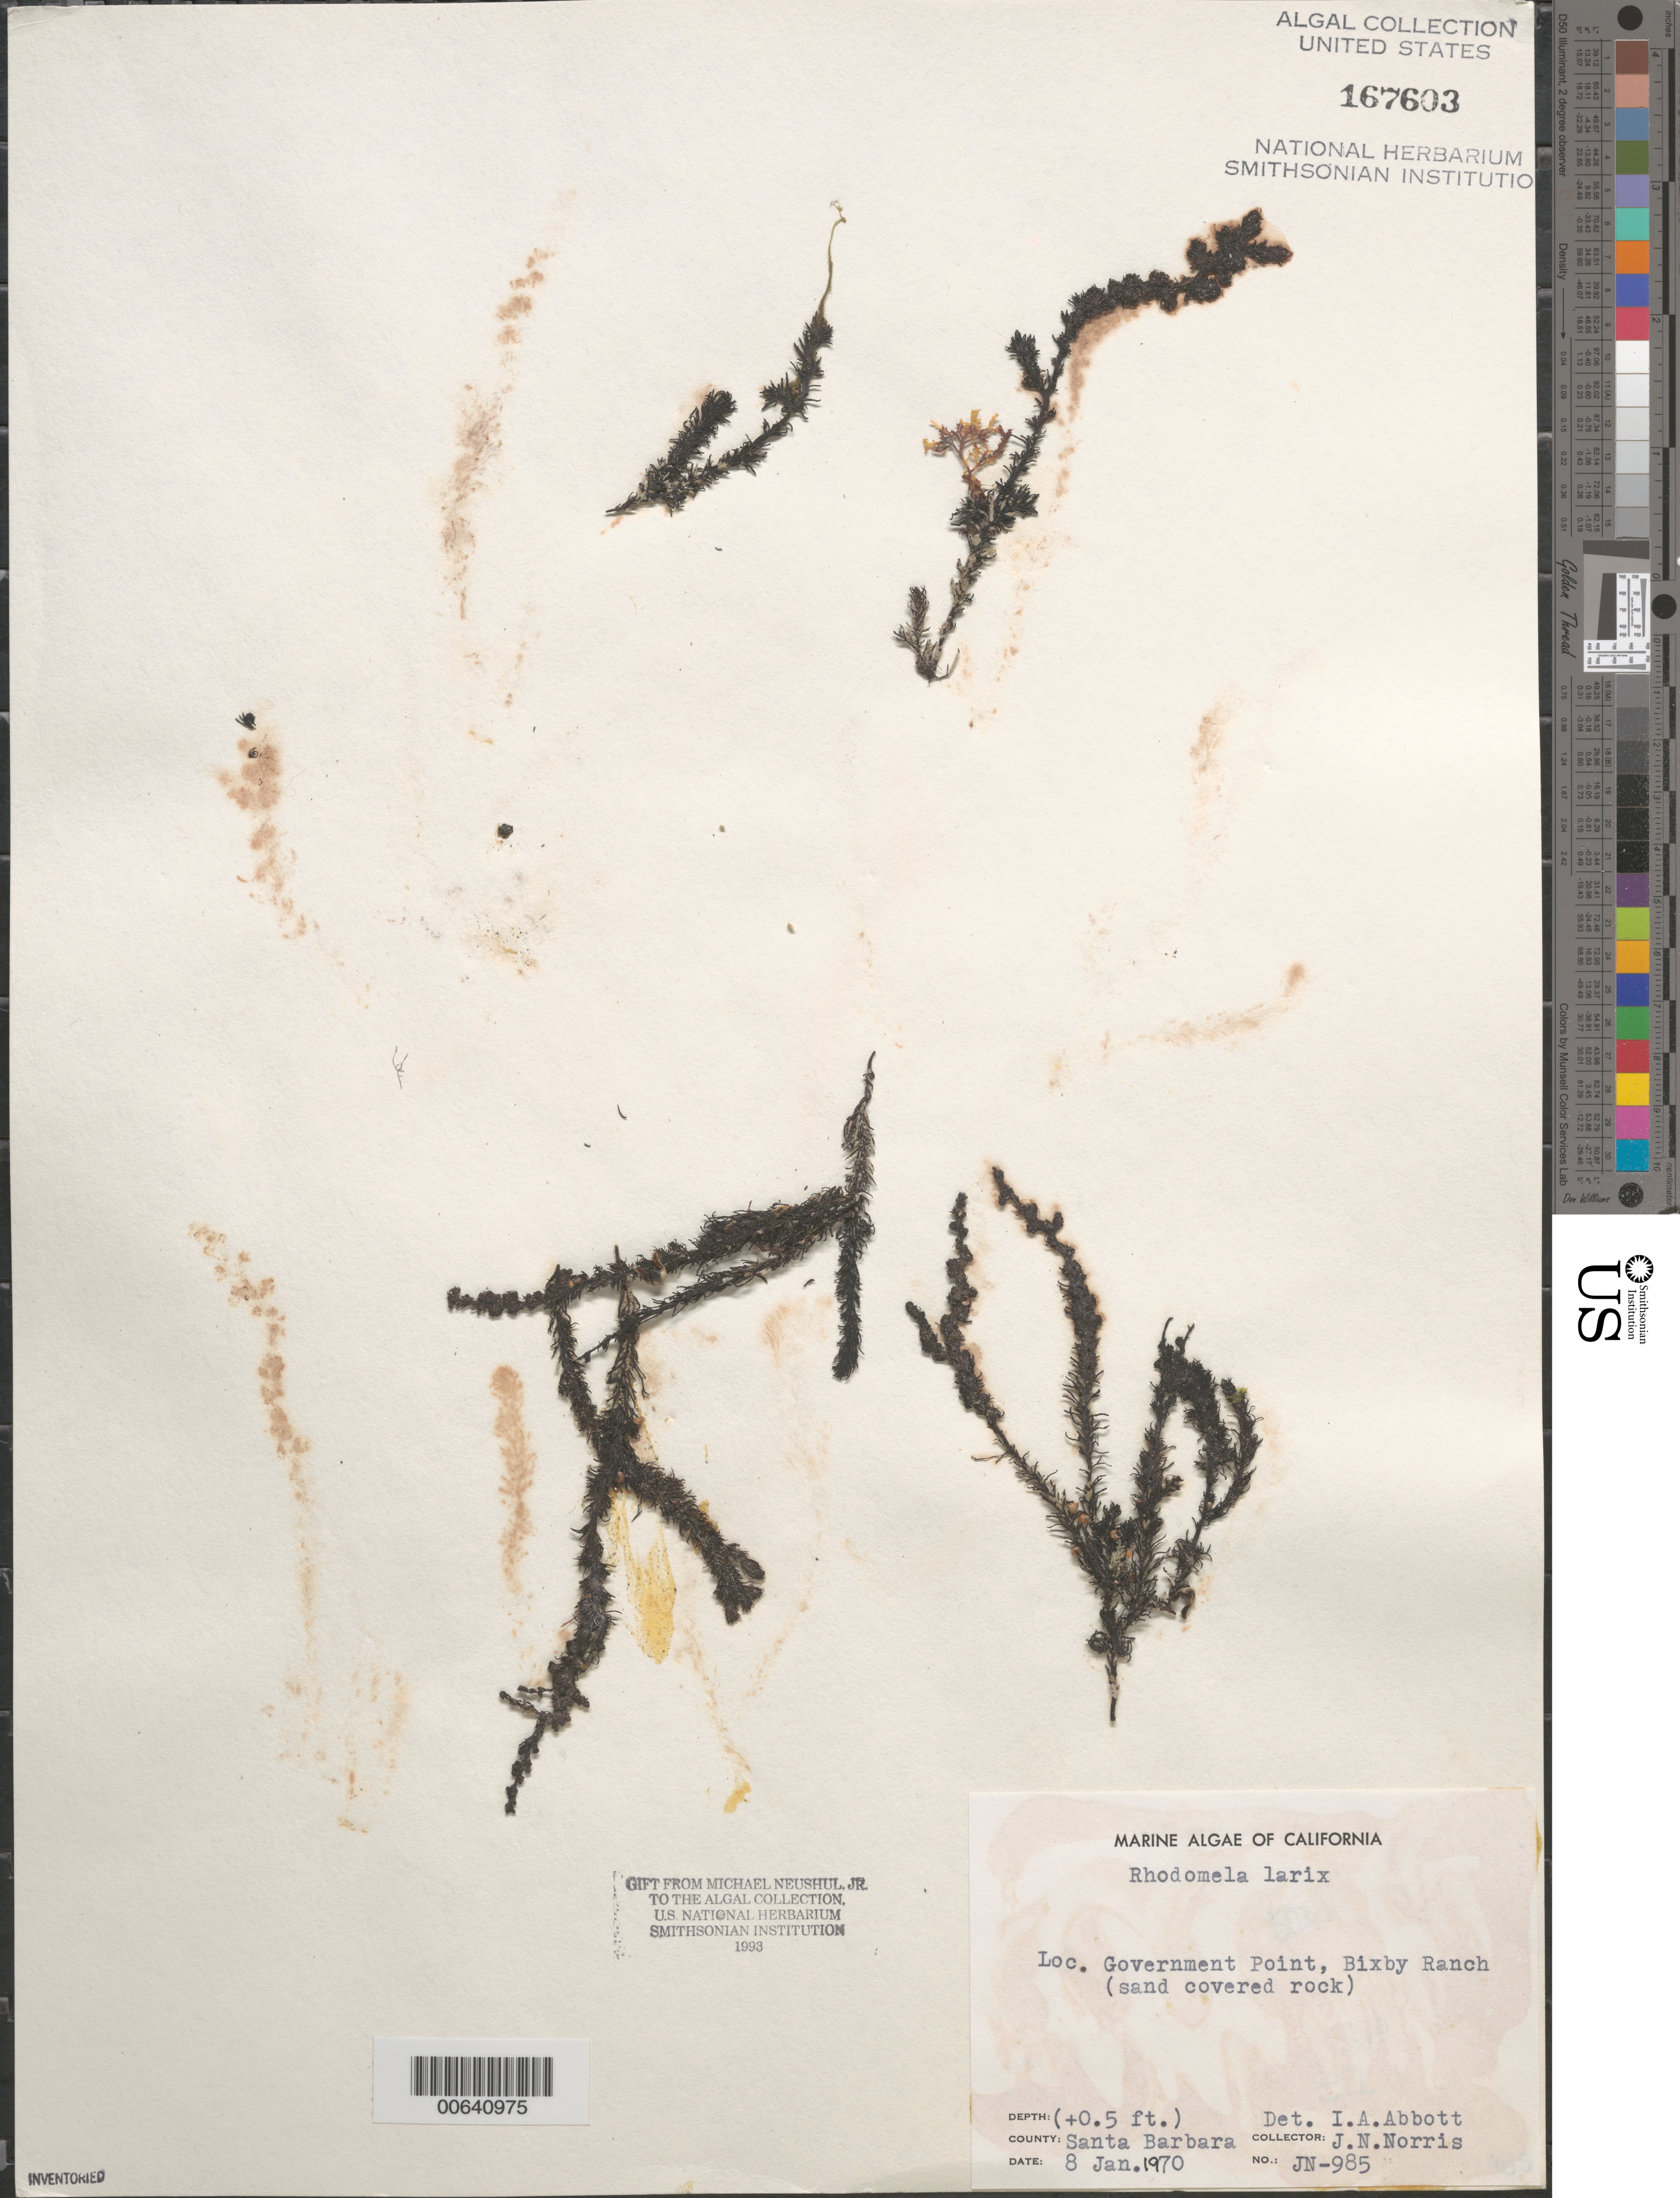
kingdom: Plantae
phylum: Rhodophyta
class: Florideophyceae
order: Ceramiales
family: Rhodomelaceae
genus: Neorhodomela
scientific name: Neorhodomela larix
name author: (Turner) Masuda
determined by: Algae name updating Project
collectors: J. N. Norris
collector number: JN-985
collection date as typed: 08 Jan 1970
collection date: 1970-01-08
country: United States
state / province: California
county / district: Santa Barbara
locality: Government Point, Bixby Ranch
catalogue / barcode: US 167603